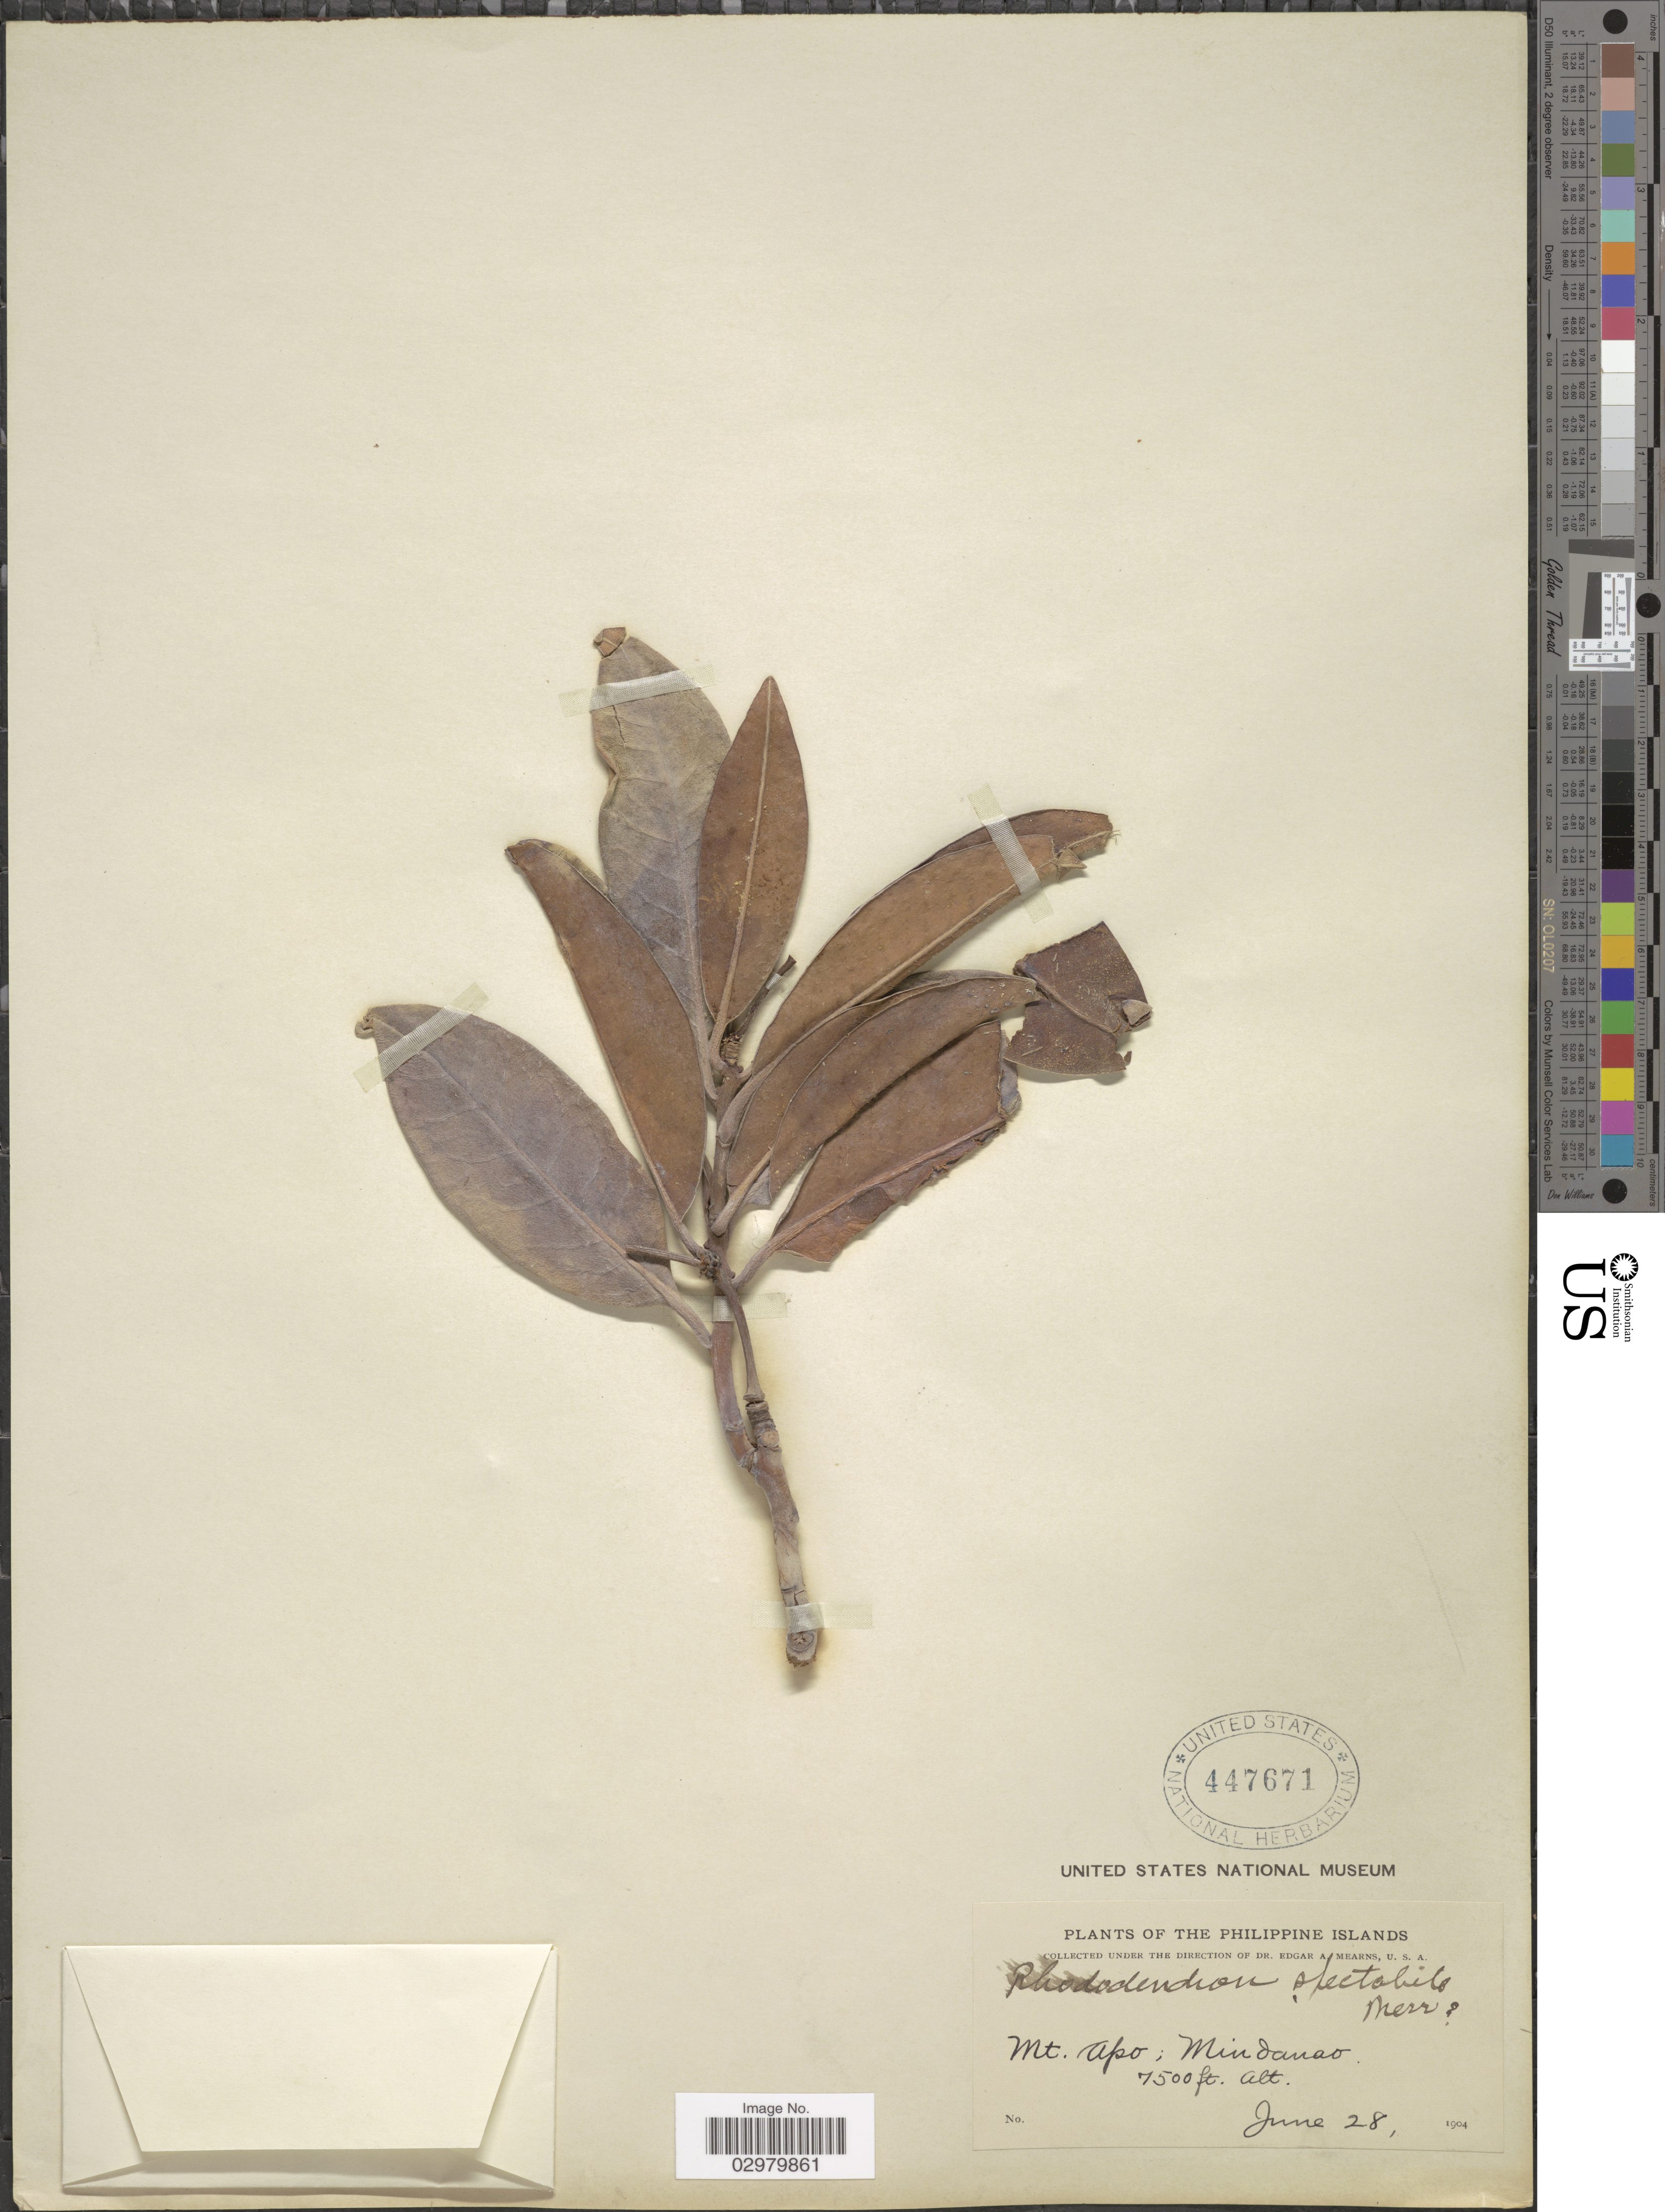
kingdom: Plantae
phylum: Tracheophyta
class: Magnoliopsida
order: Ericales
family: Ericaceae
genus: Rhododendron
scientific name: Rhododendron spectabile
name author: Merr.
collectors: E. A. Mearns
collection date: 1904-06-28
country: Philippines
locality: Mt. Apo; Mindanao.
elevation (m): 2286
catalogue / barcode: US 447671